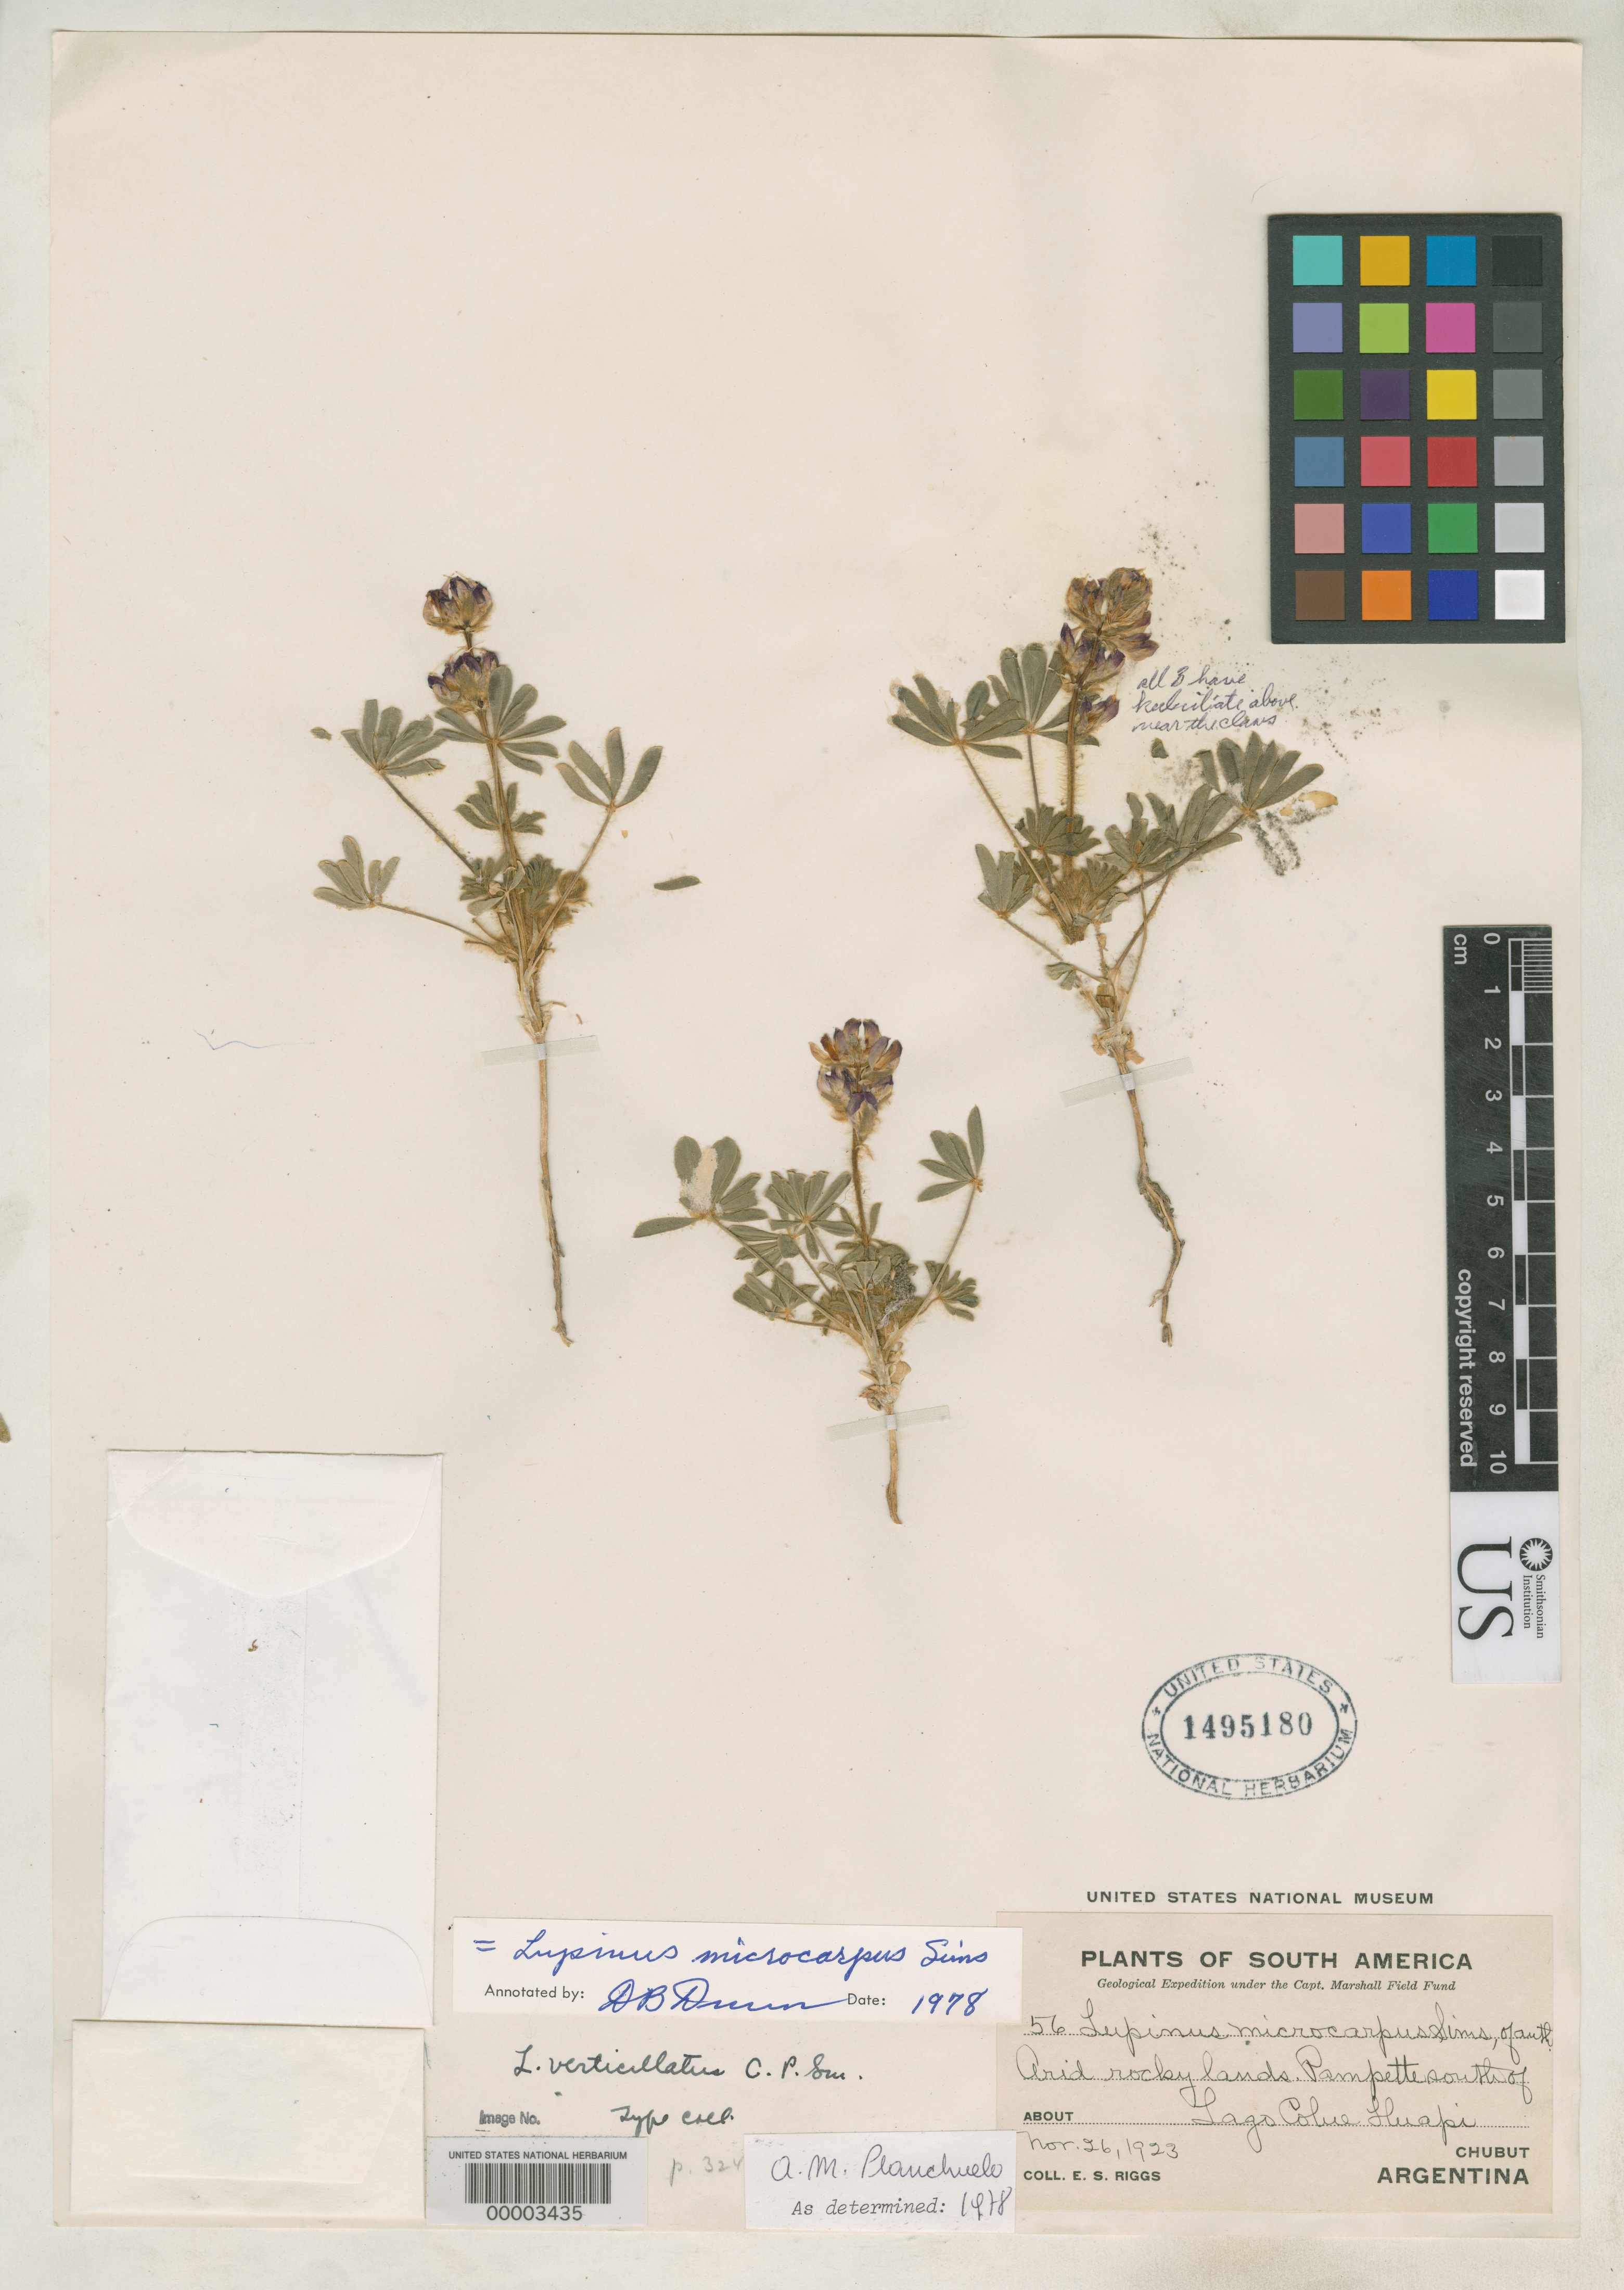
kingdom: Plantae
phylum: Tracheophyta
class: Magnoliopsida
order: Fabales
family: Fabaceae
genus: Lupinus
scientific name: Lupinus verticillatus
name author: C.P. Sm.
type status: Isotype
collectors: E. Riggs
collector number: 56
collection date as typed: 26 Nov 1923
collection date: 1923-11-26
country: Argentina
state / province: Chubut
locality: Lago Colue Huapi.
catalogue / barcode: US 1495180